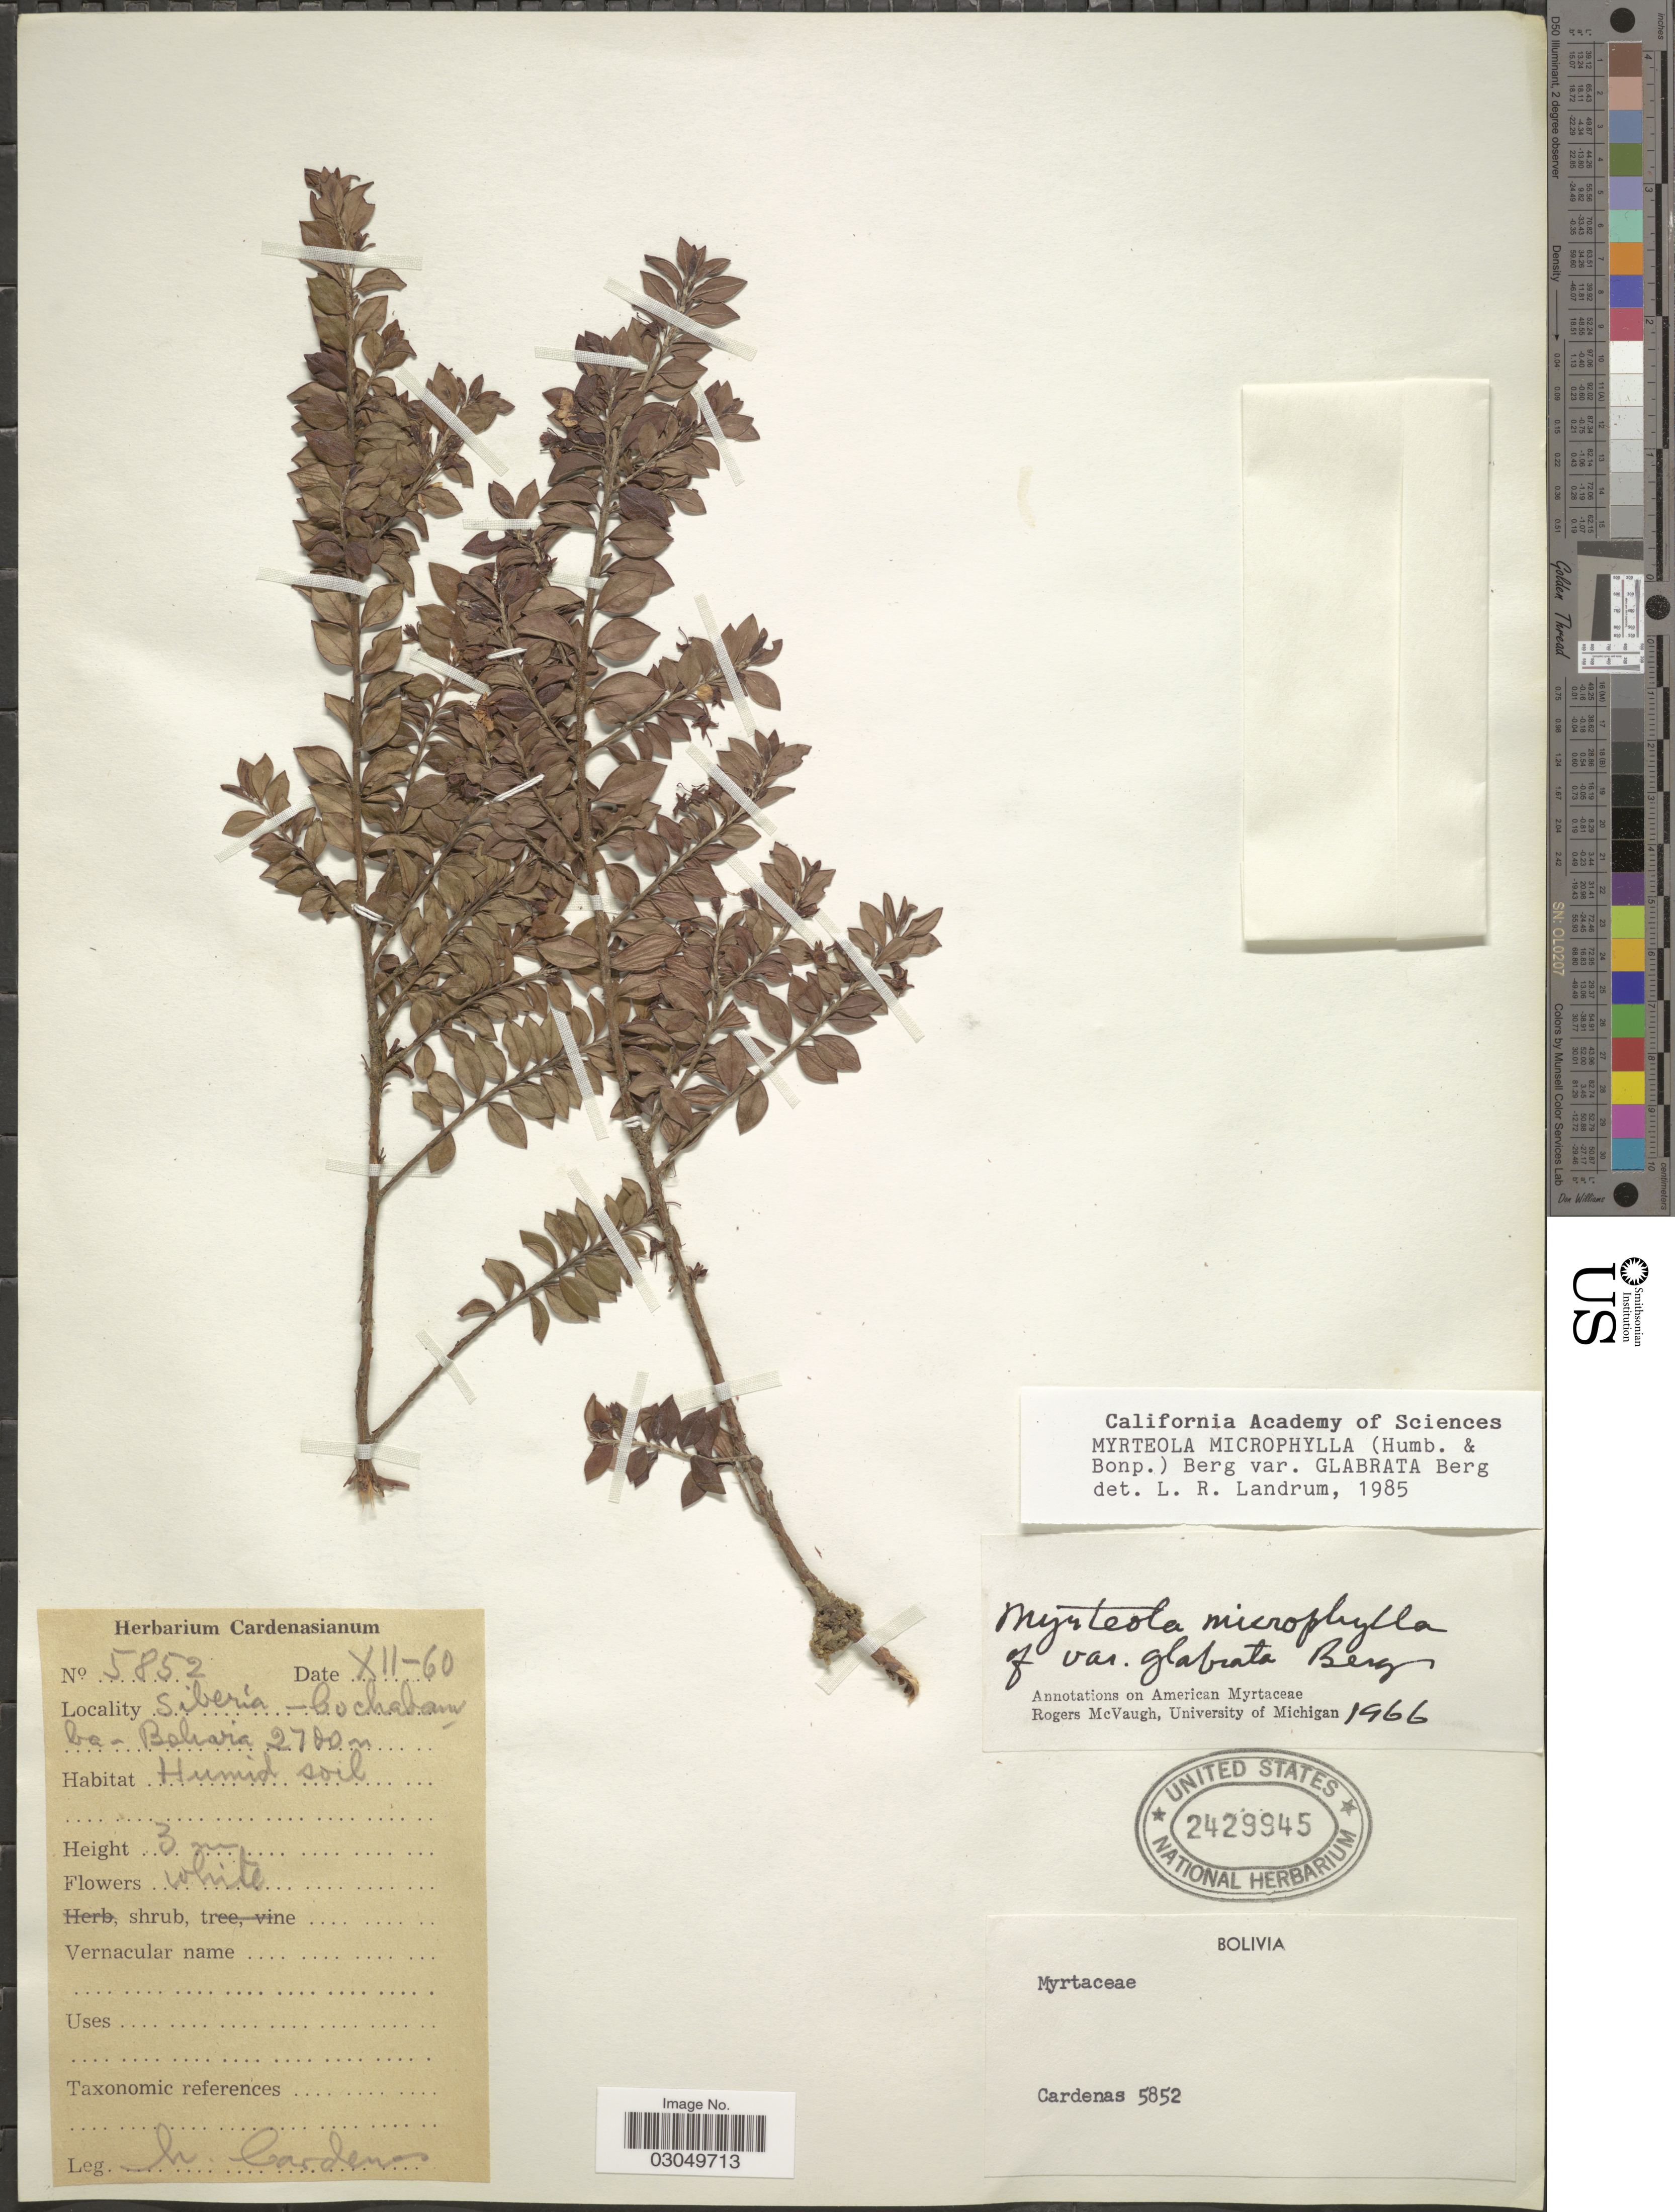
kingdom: Plantae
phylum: Tracheophyta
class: Magnoliopsida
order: Myrtales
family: Myrtaceae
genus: Myrteola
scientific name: Myrteola microphylla var. glabrata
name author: O. Berg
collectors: M. Cárdenas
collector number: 5852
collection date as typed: Transcribed d/m/y: /12/60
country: Bolivia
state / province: Cochabamba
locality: Siberia.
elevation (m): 2700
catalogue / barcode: US 2429945